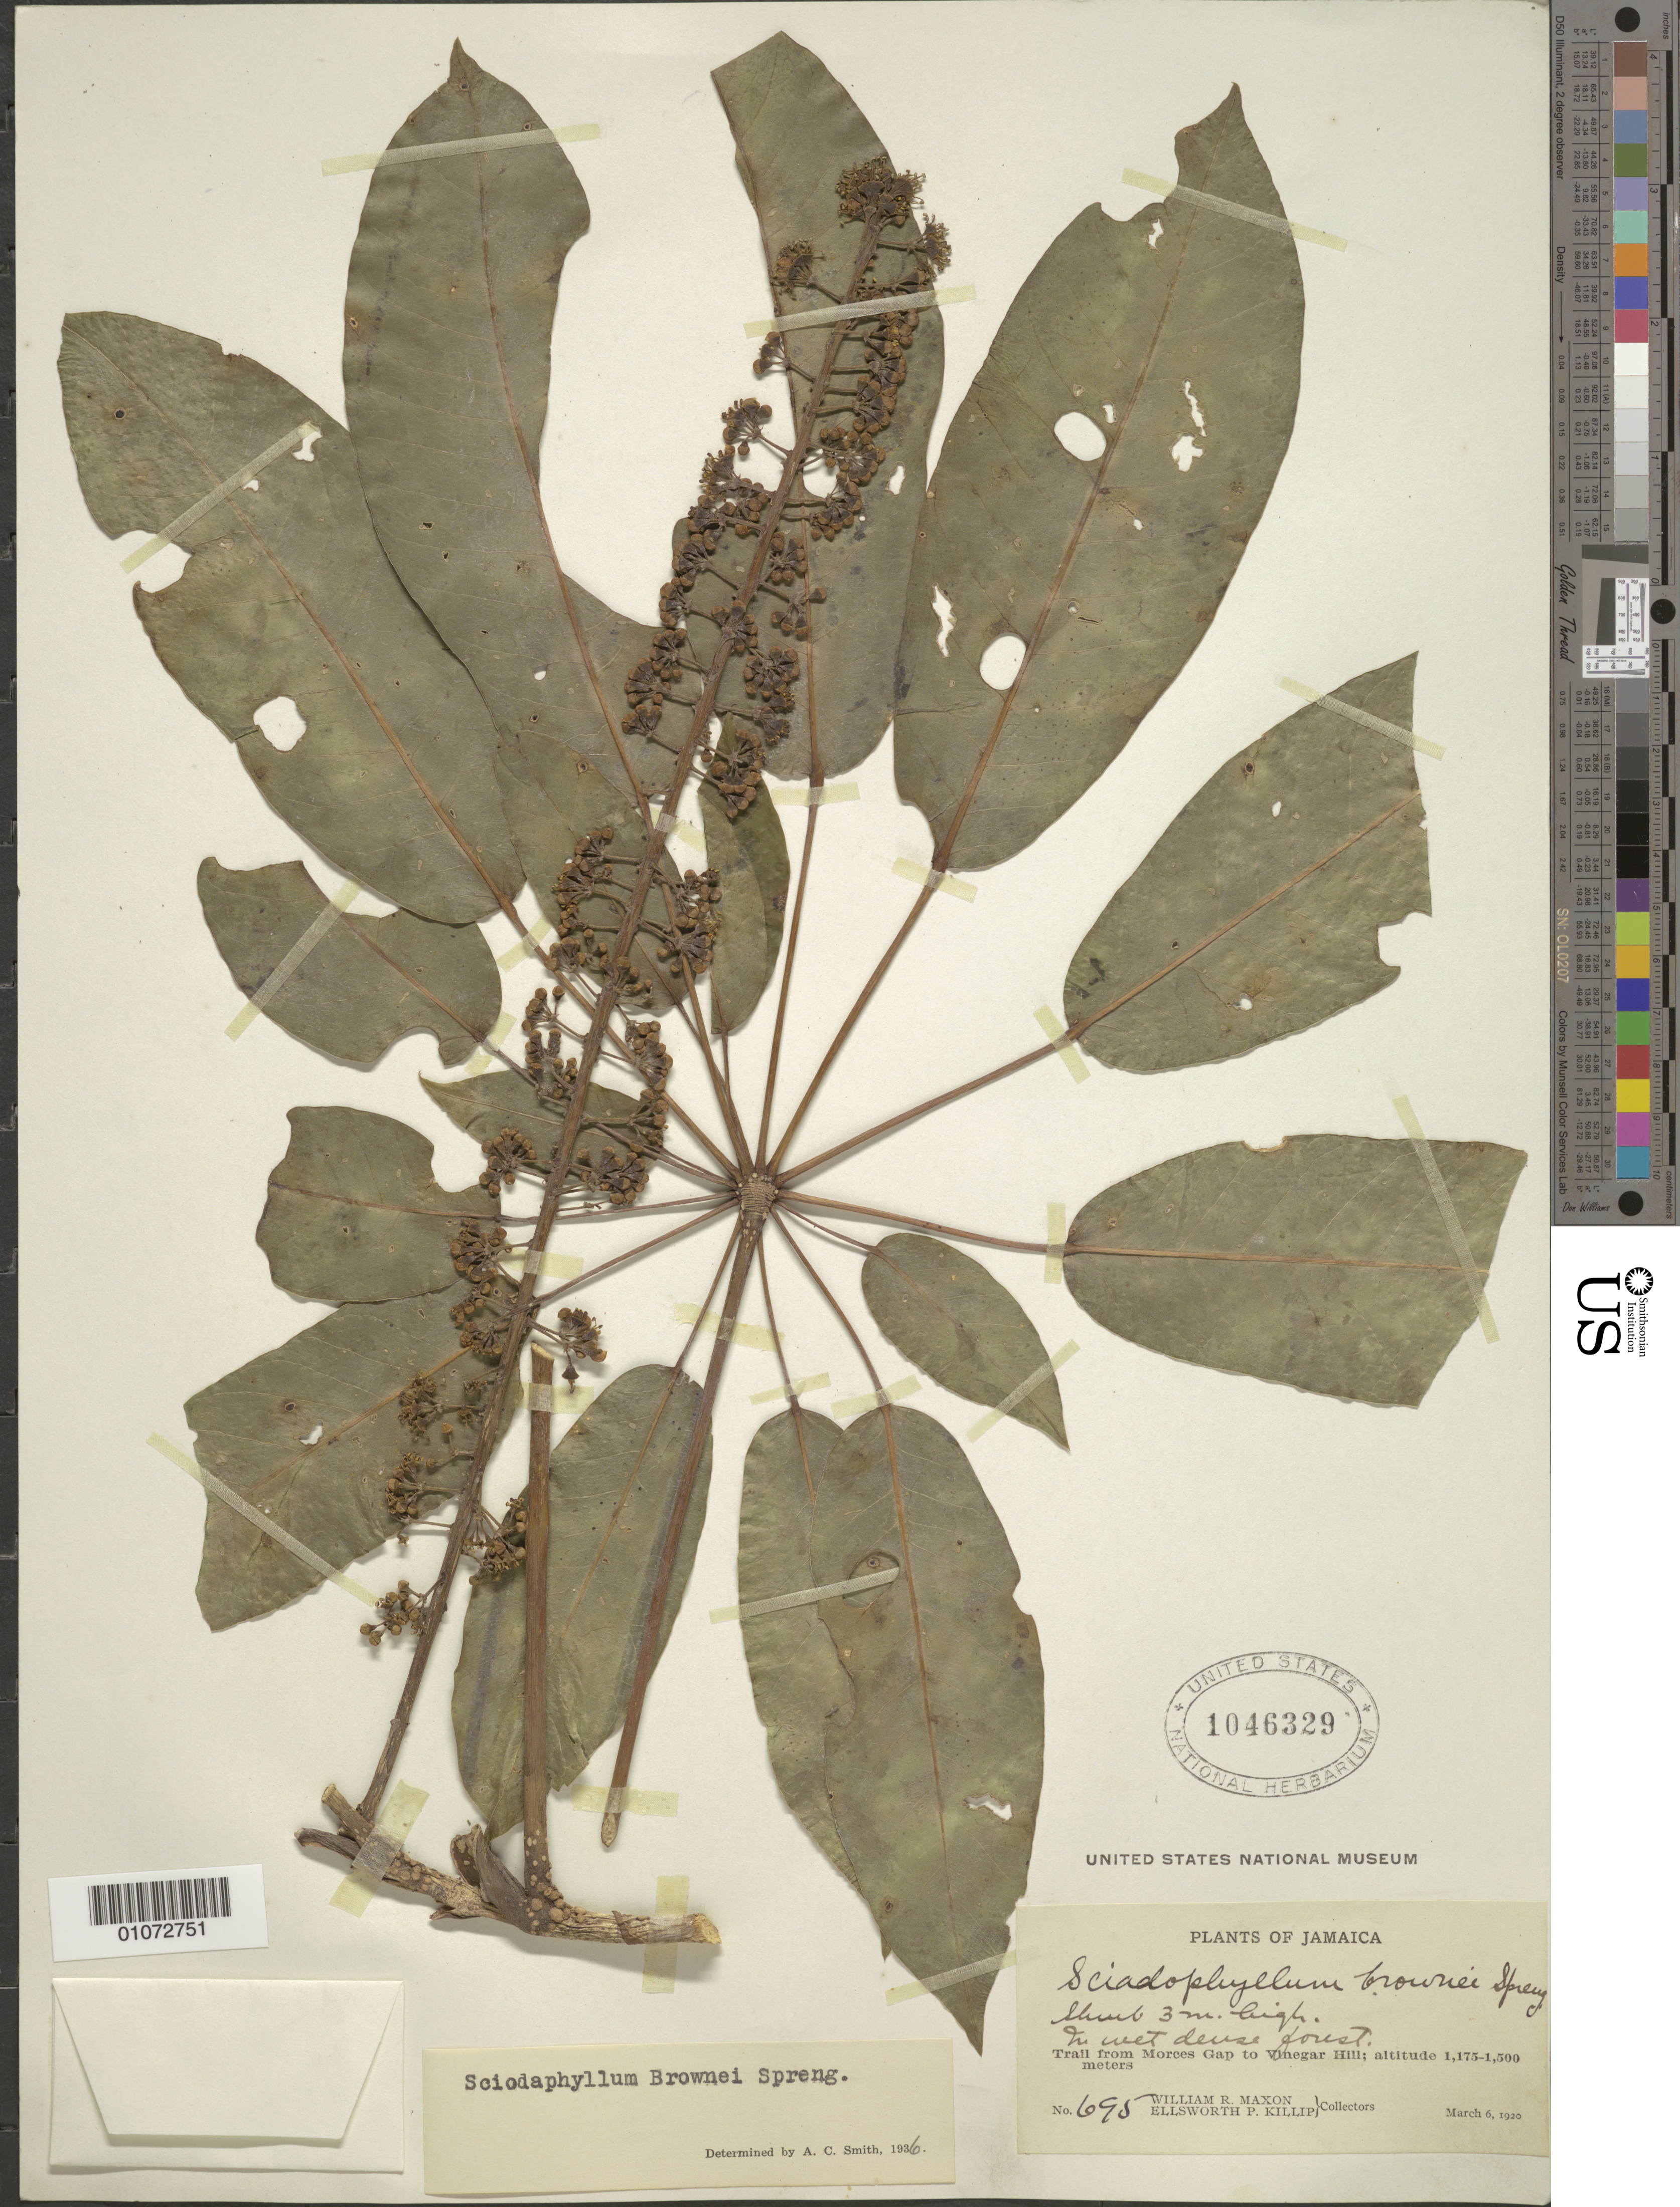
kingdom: Plantae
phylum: Tracheophyta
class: Magnoliopsida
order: Apiales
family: Araliaceae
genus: Schefflera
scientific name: Schefflera sciadophyllum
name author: Harms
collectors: W. R. Maxon & E. P. Killip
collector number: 695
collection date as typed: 06 Mar 1920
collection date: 1920-03-06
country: Jamaica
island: Jamaica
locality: Trail from Morces Gap to Vinegar Hill, in wet dense forest.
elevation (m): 1175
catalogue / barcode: US 1046329